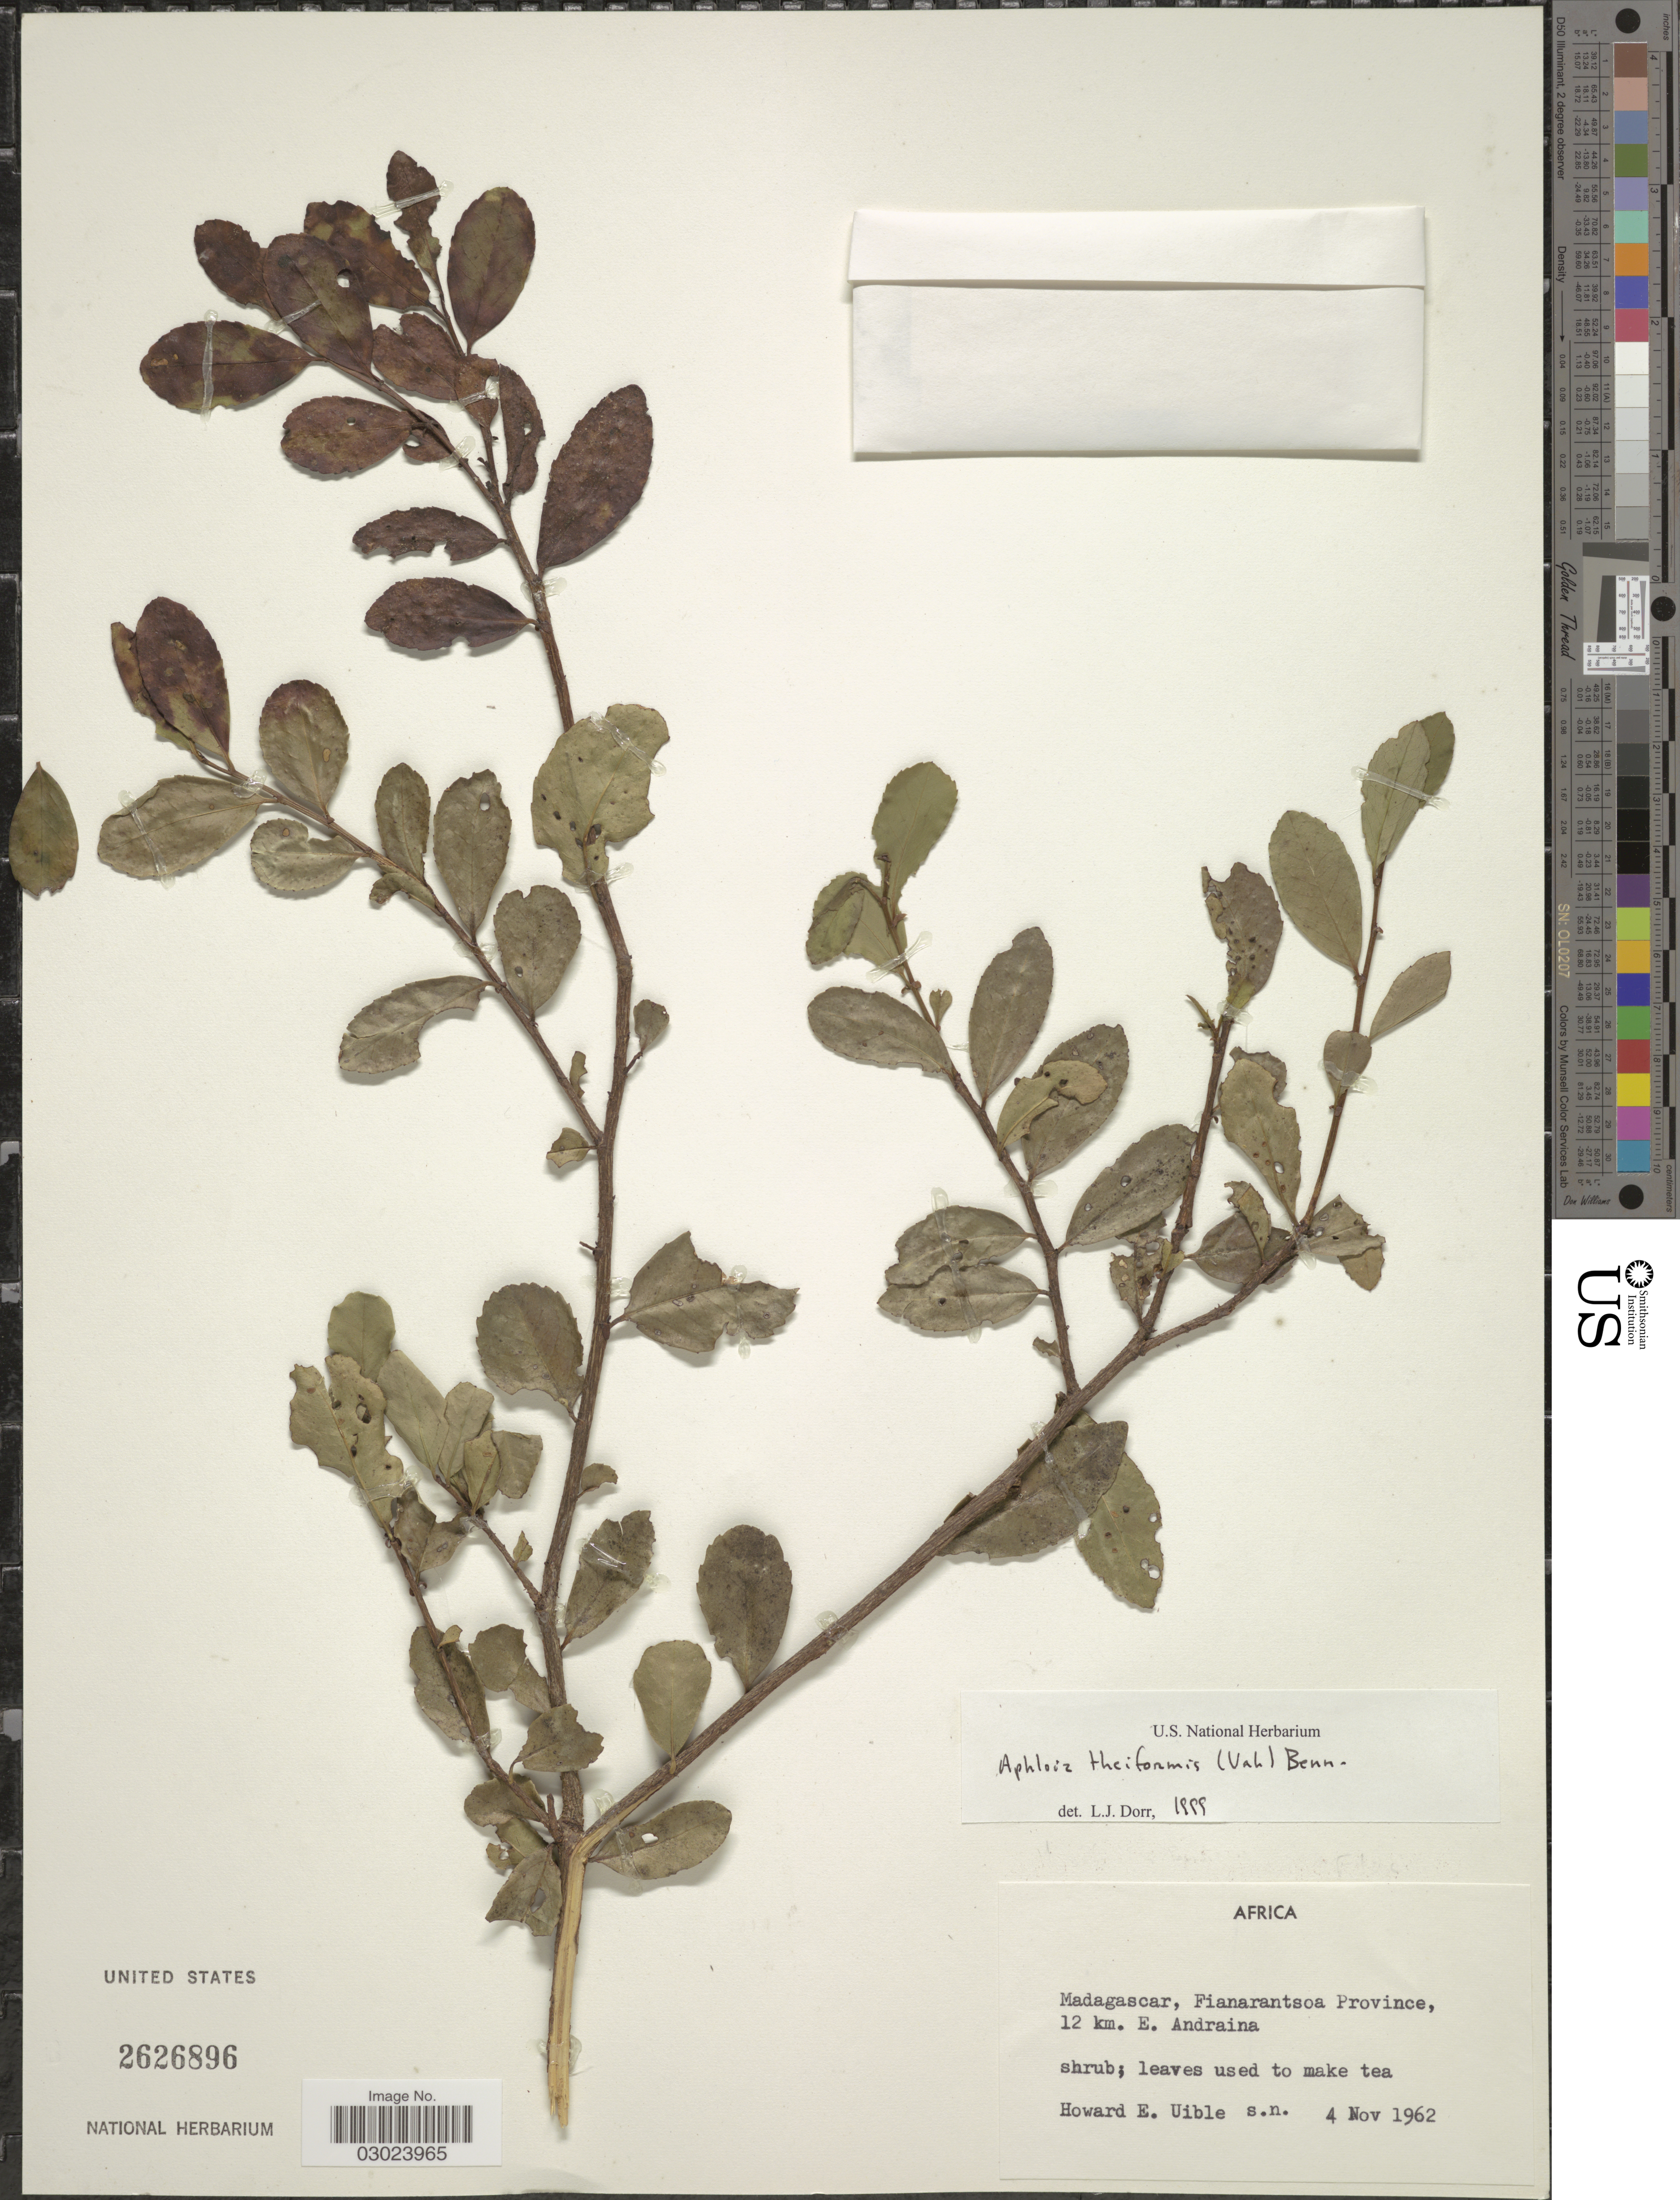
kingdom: Plantae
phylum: Tracheophyta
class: Magnoliopsida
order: Crossosomatales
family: Aphloiaceae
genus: Aphloia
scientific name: Aphloia theiformis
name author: (Vahl) Benn.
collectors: H. Uible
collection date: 1962-11-04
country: Madagascar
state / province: Anosy (?)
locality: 12 km. E. Andraina. Fianarantsoa.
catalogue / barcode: US 2626896